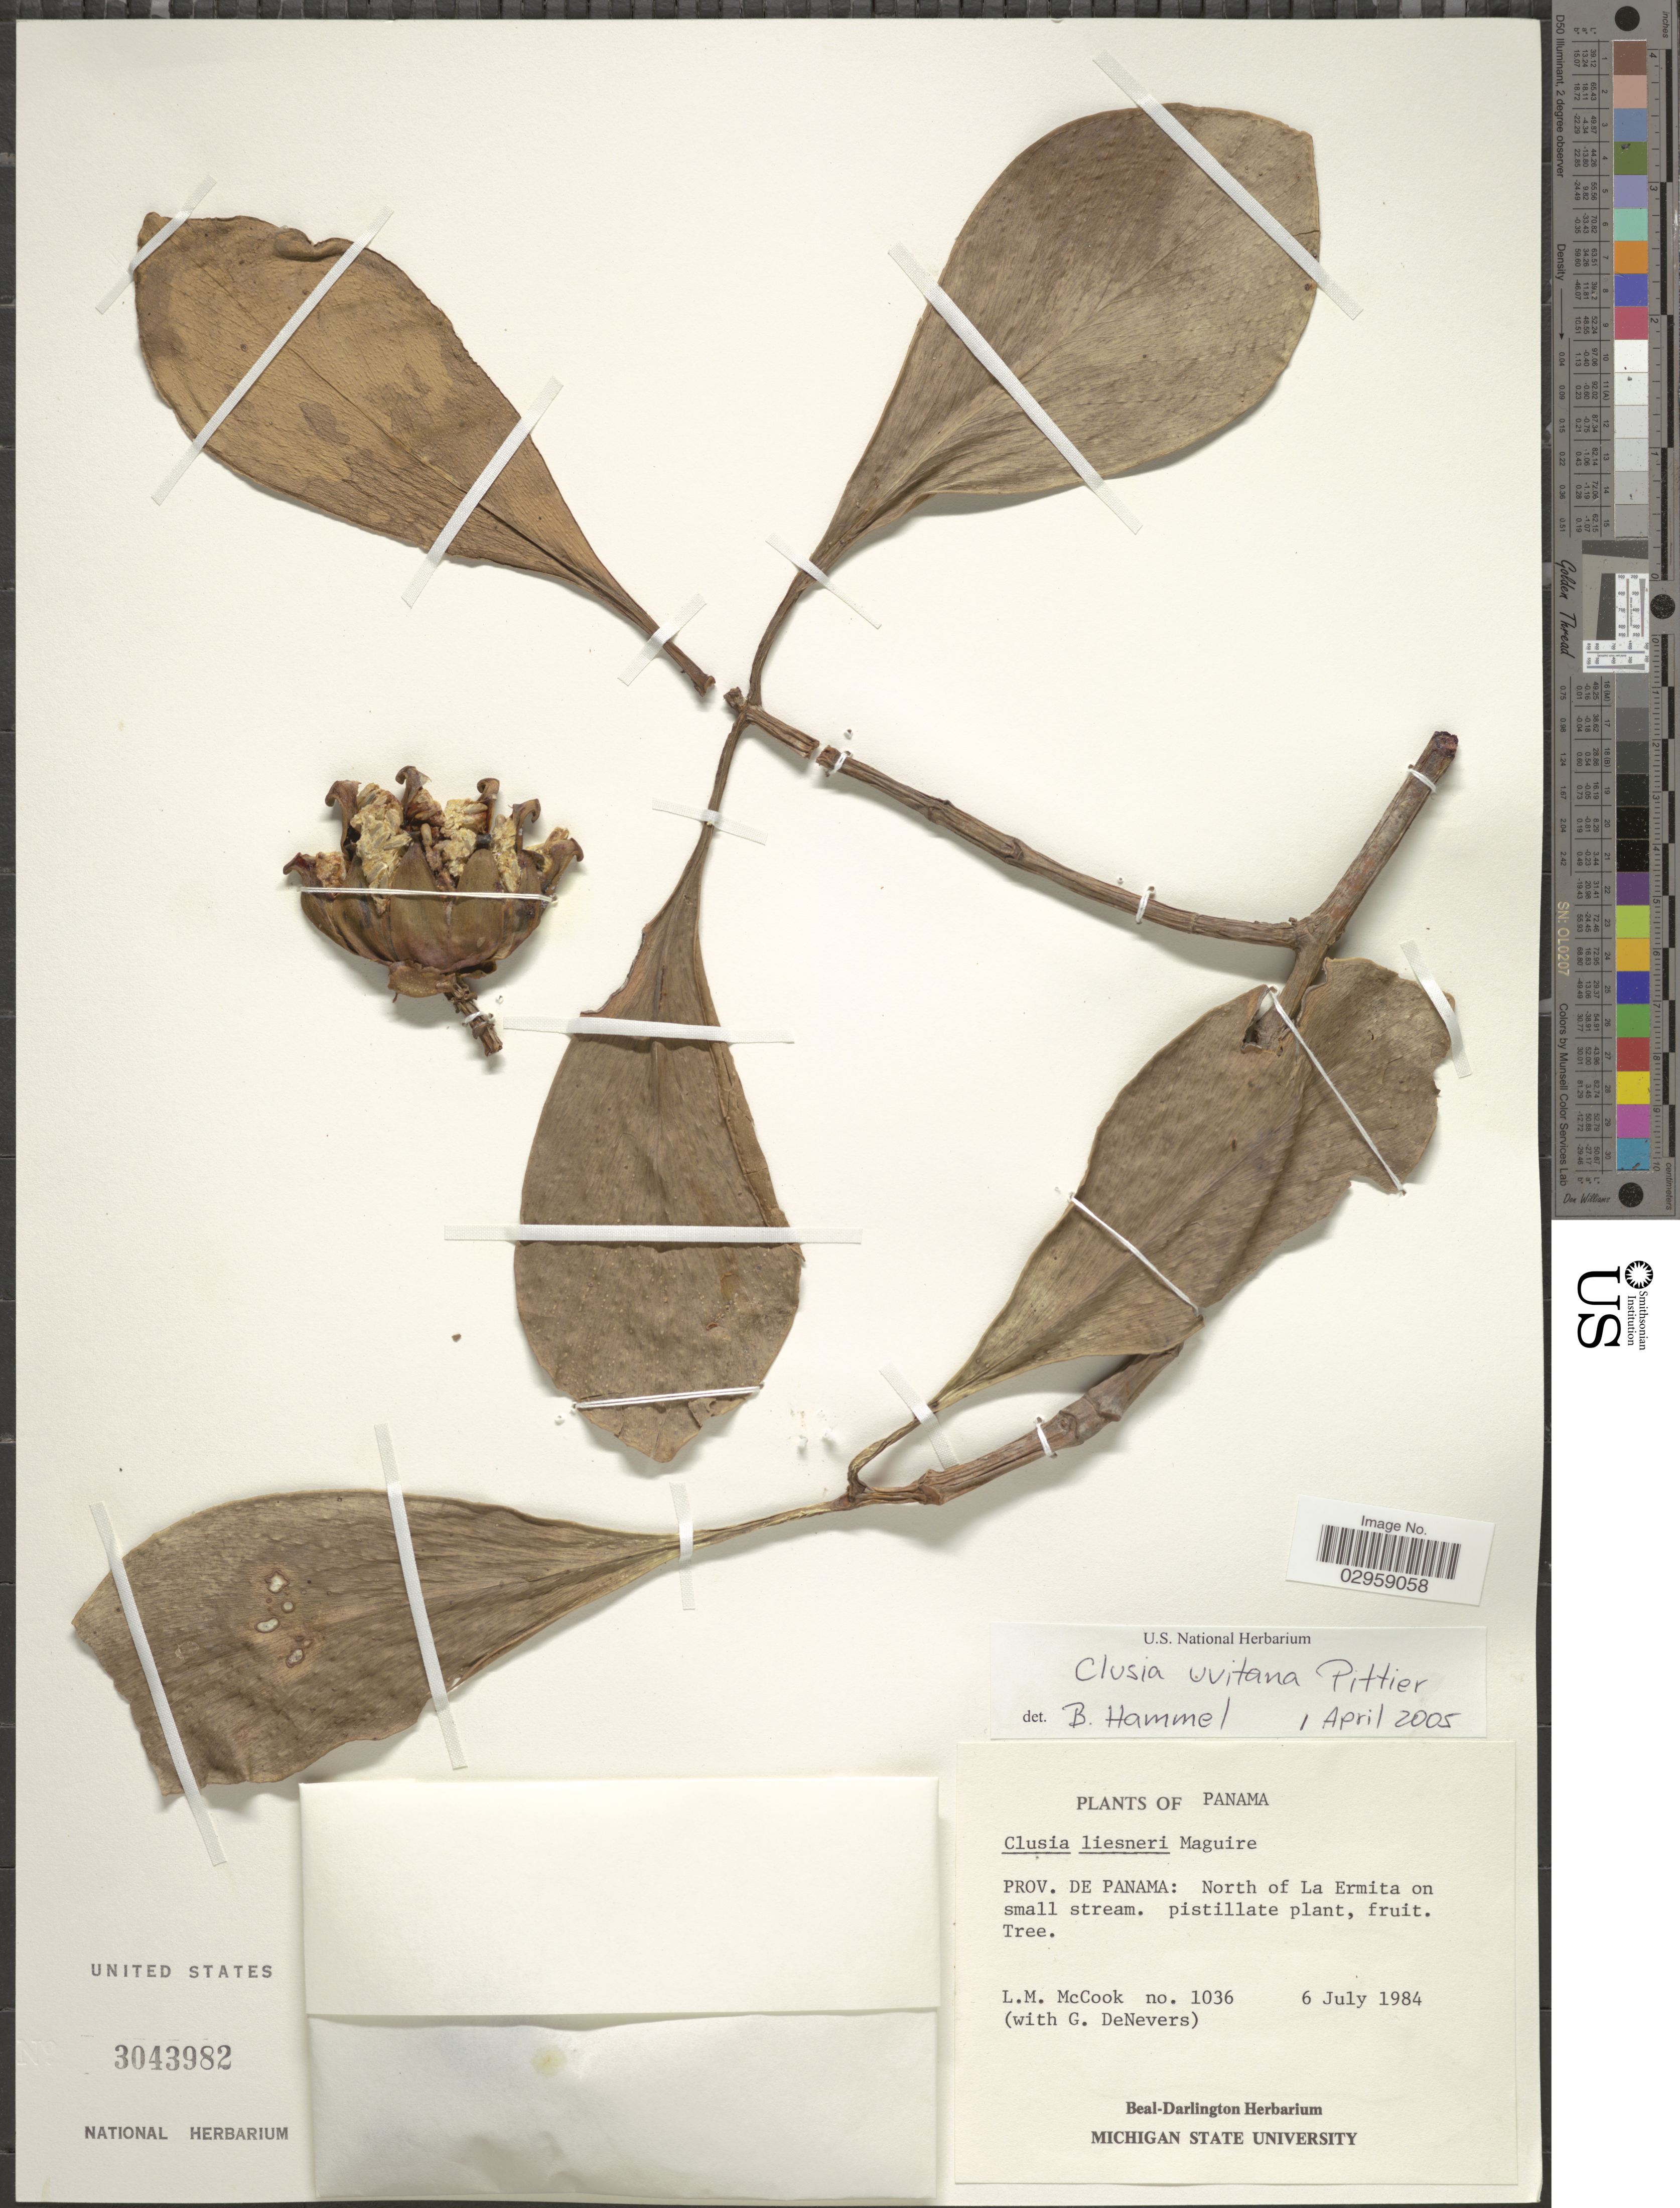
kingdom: Plantae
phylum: Tracheophyta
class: Magnoliopsida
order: Malpighiales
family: Clusiaceae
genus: Clusia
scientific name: Clusia uvitana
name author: Pittier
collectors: L. McCook & G. DeNevers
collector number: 1036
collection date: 1984-07-06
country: Panama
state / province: Panamá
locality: North of La Ermita on small stream.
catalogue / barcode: US 3043982